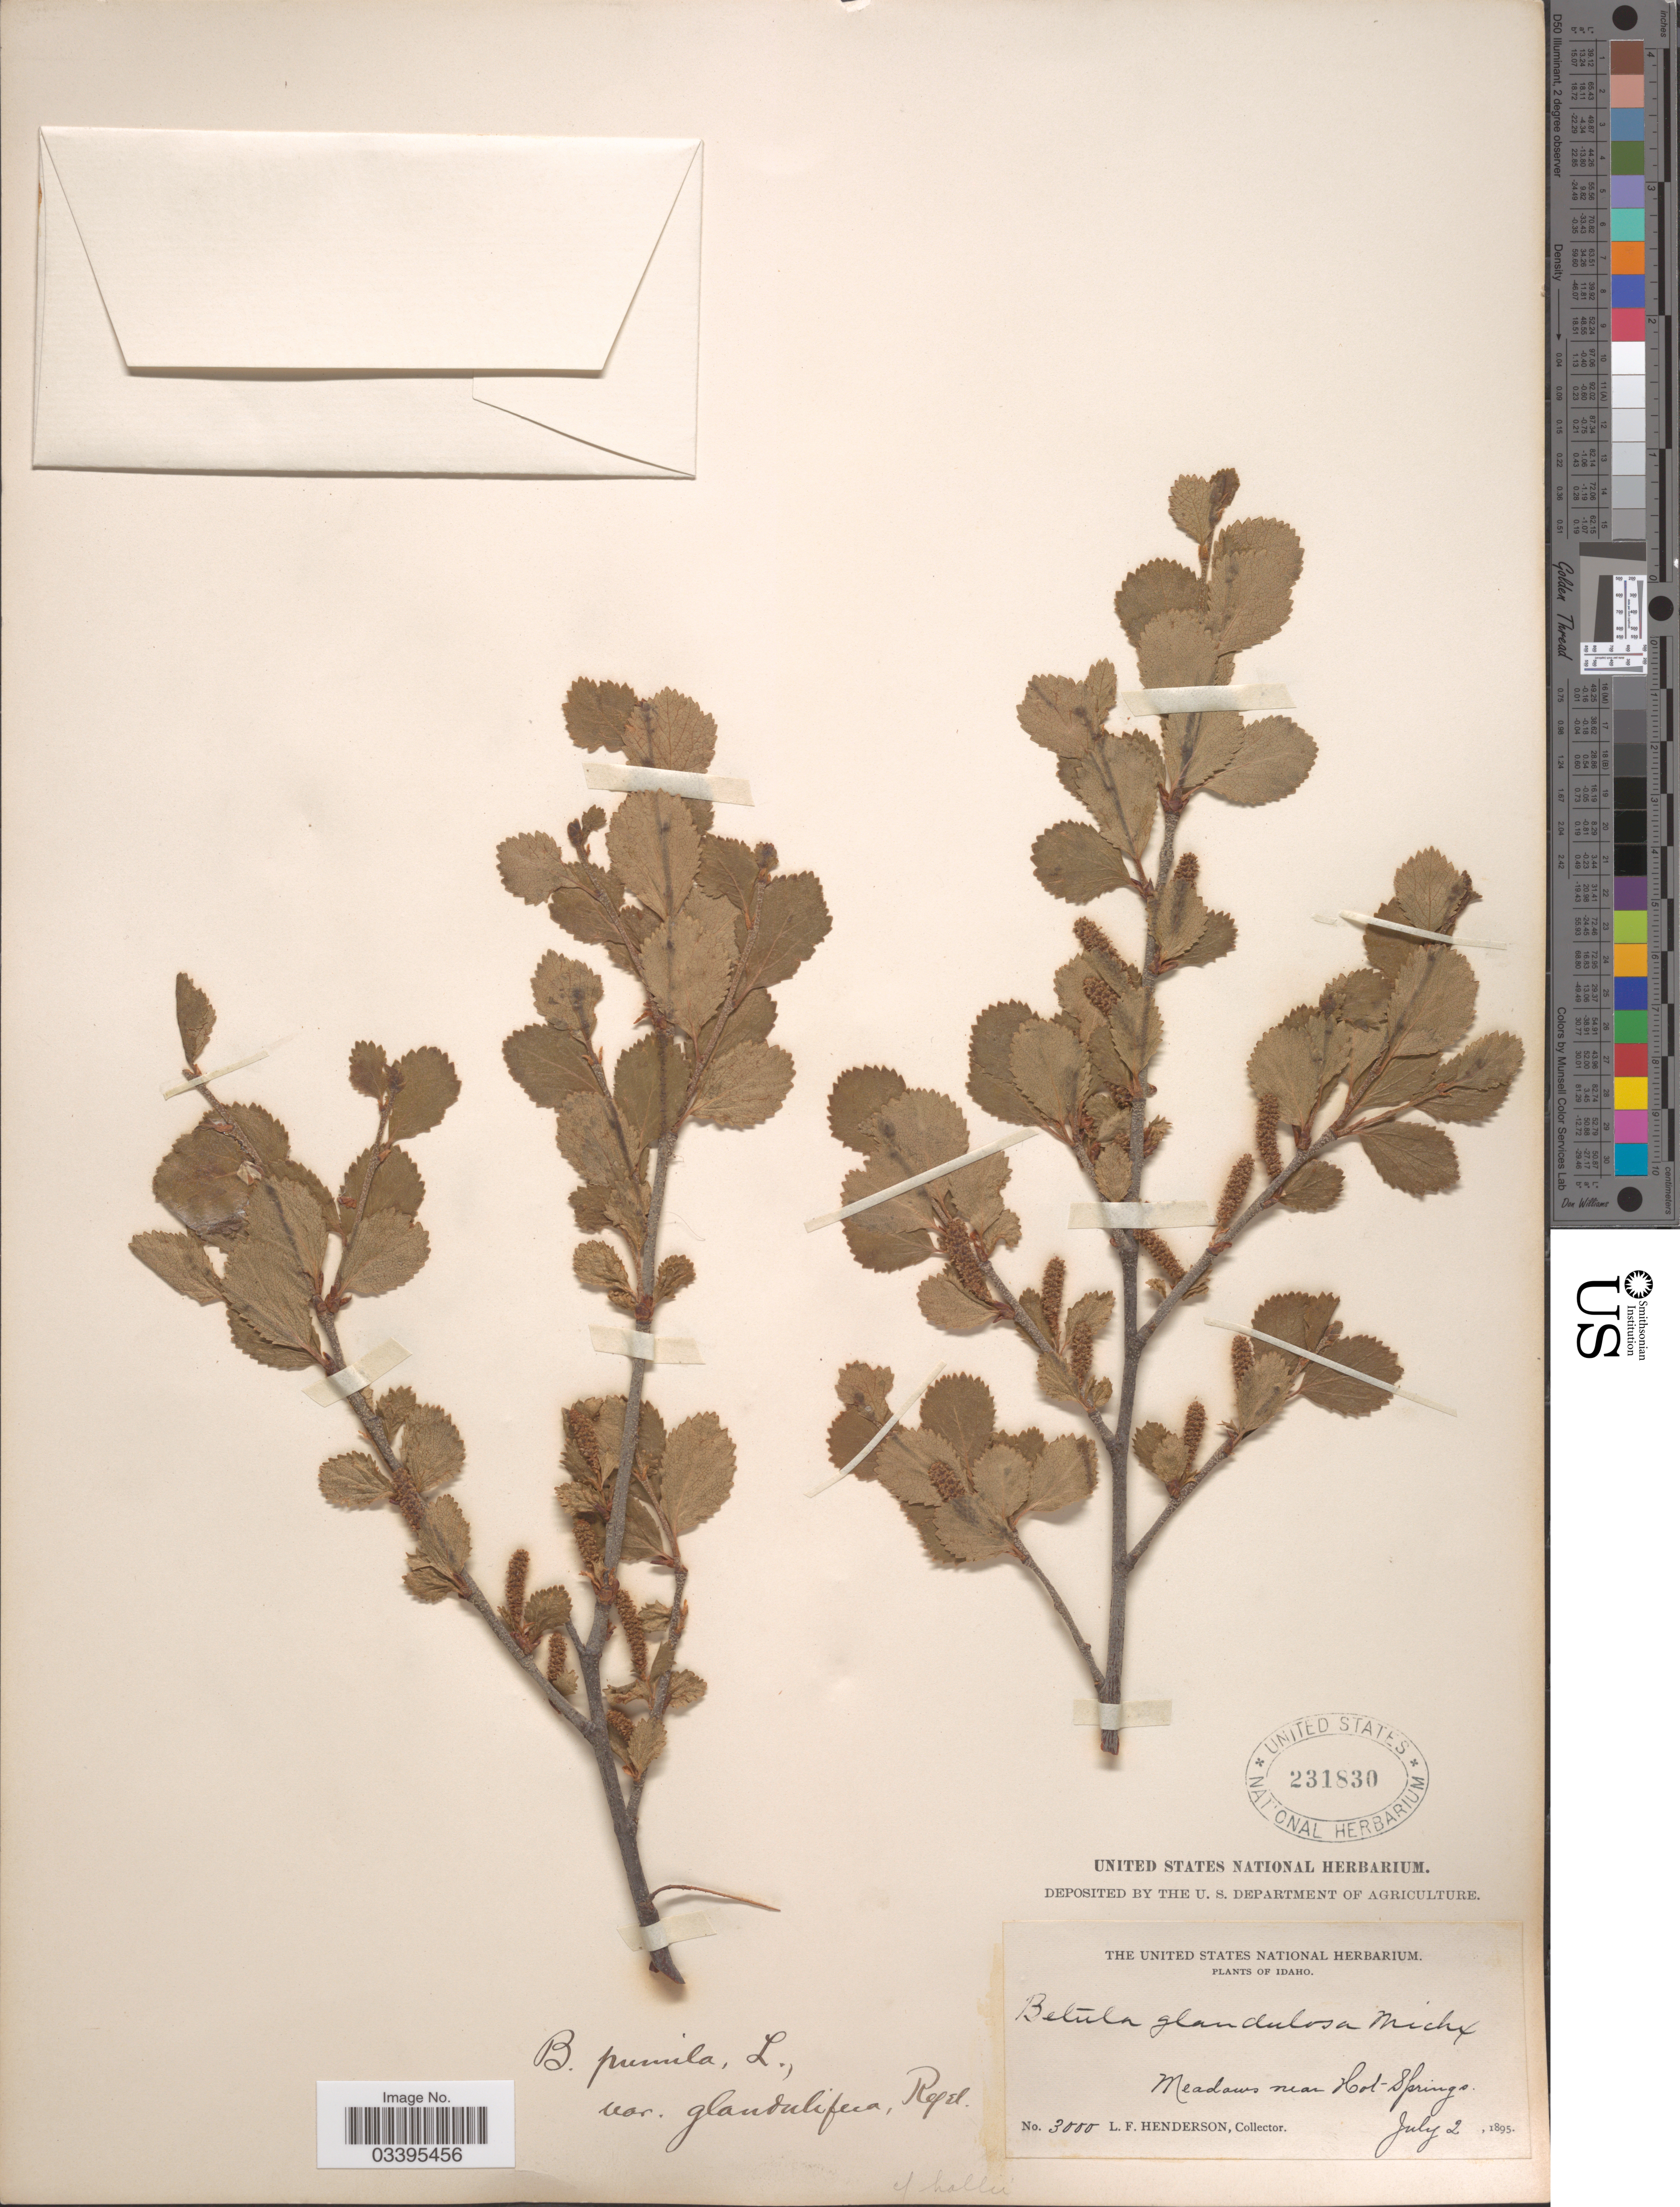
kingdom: Plantae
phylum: Tracheophyta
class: Magnoliopsida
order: Fagales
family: Betulaceae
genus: Betula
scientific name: Betula glandulosa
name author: Michx.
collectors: L. Henderson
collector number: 3000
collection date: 1895-07-02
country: United States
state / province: Idaho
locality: Meadows near Hot Springs.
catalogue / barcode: US 231830